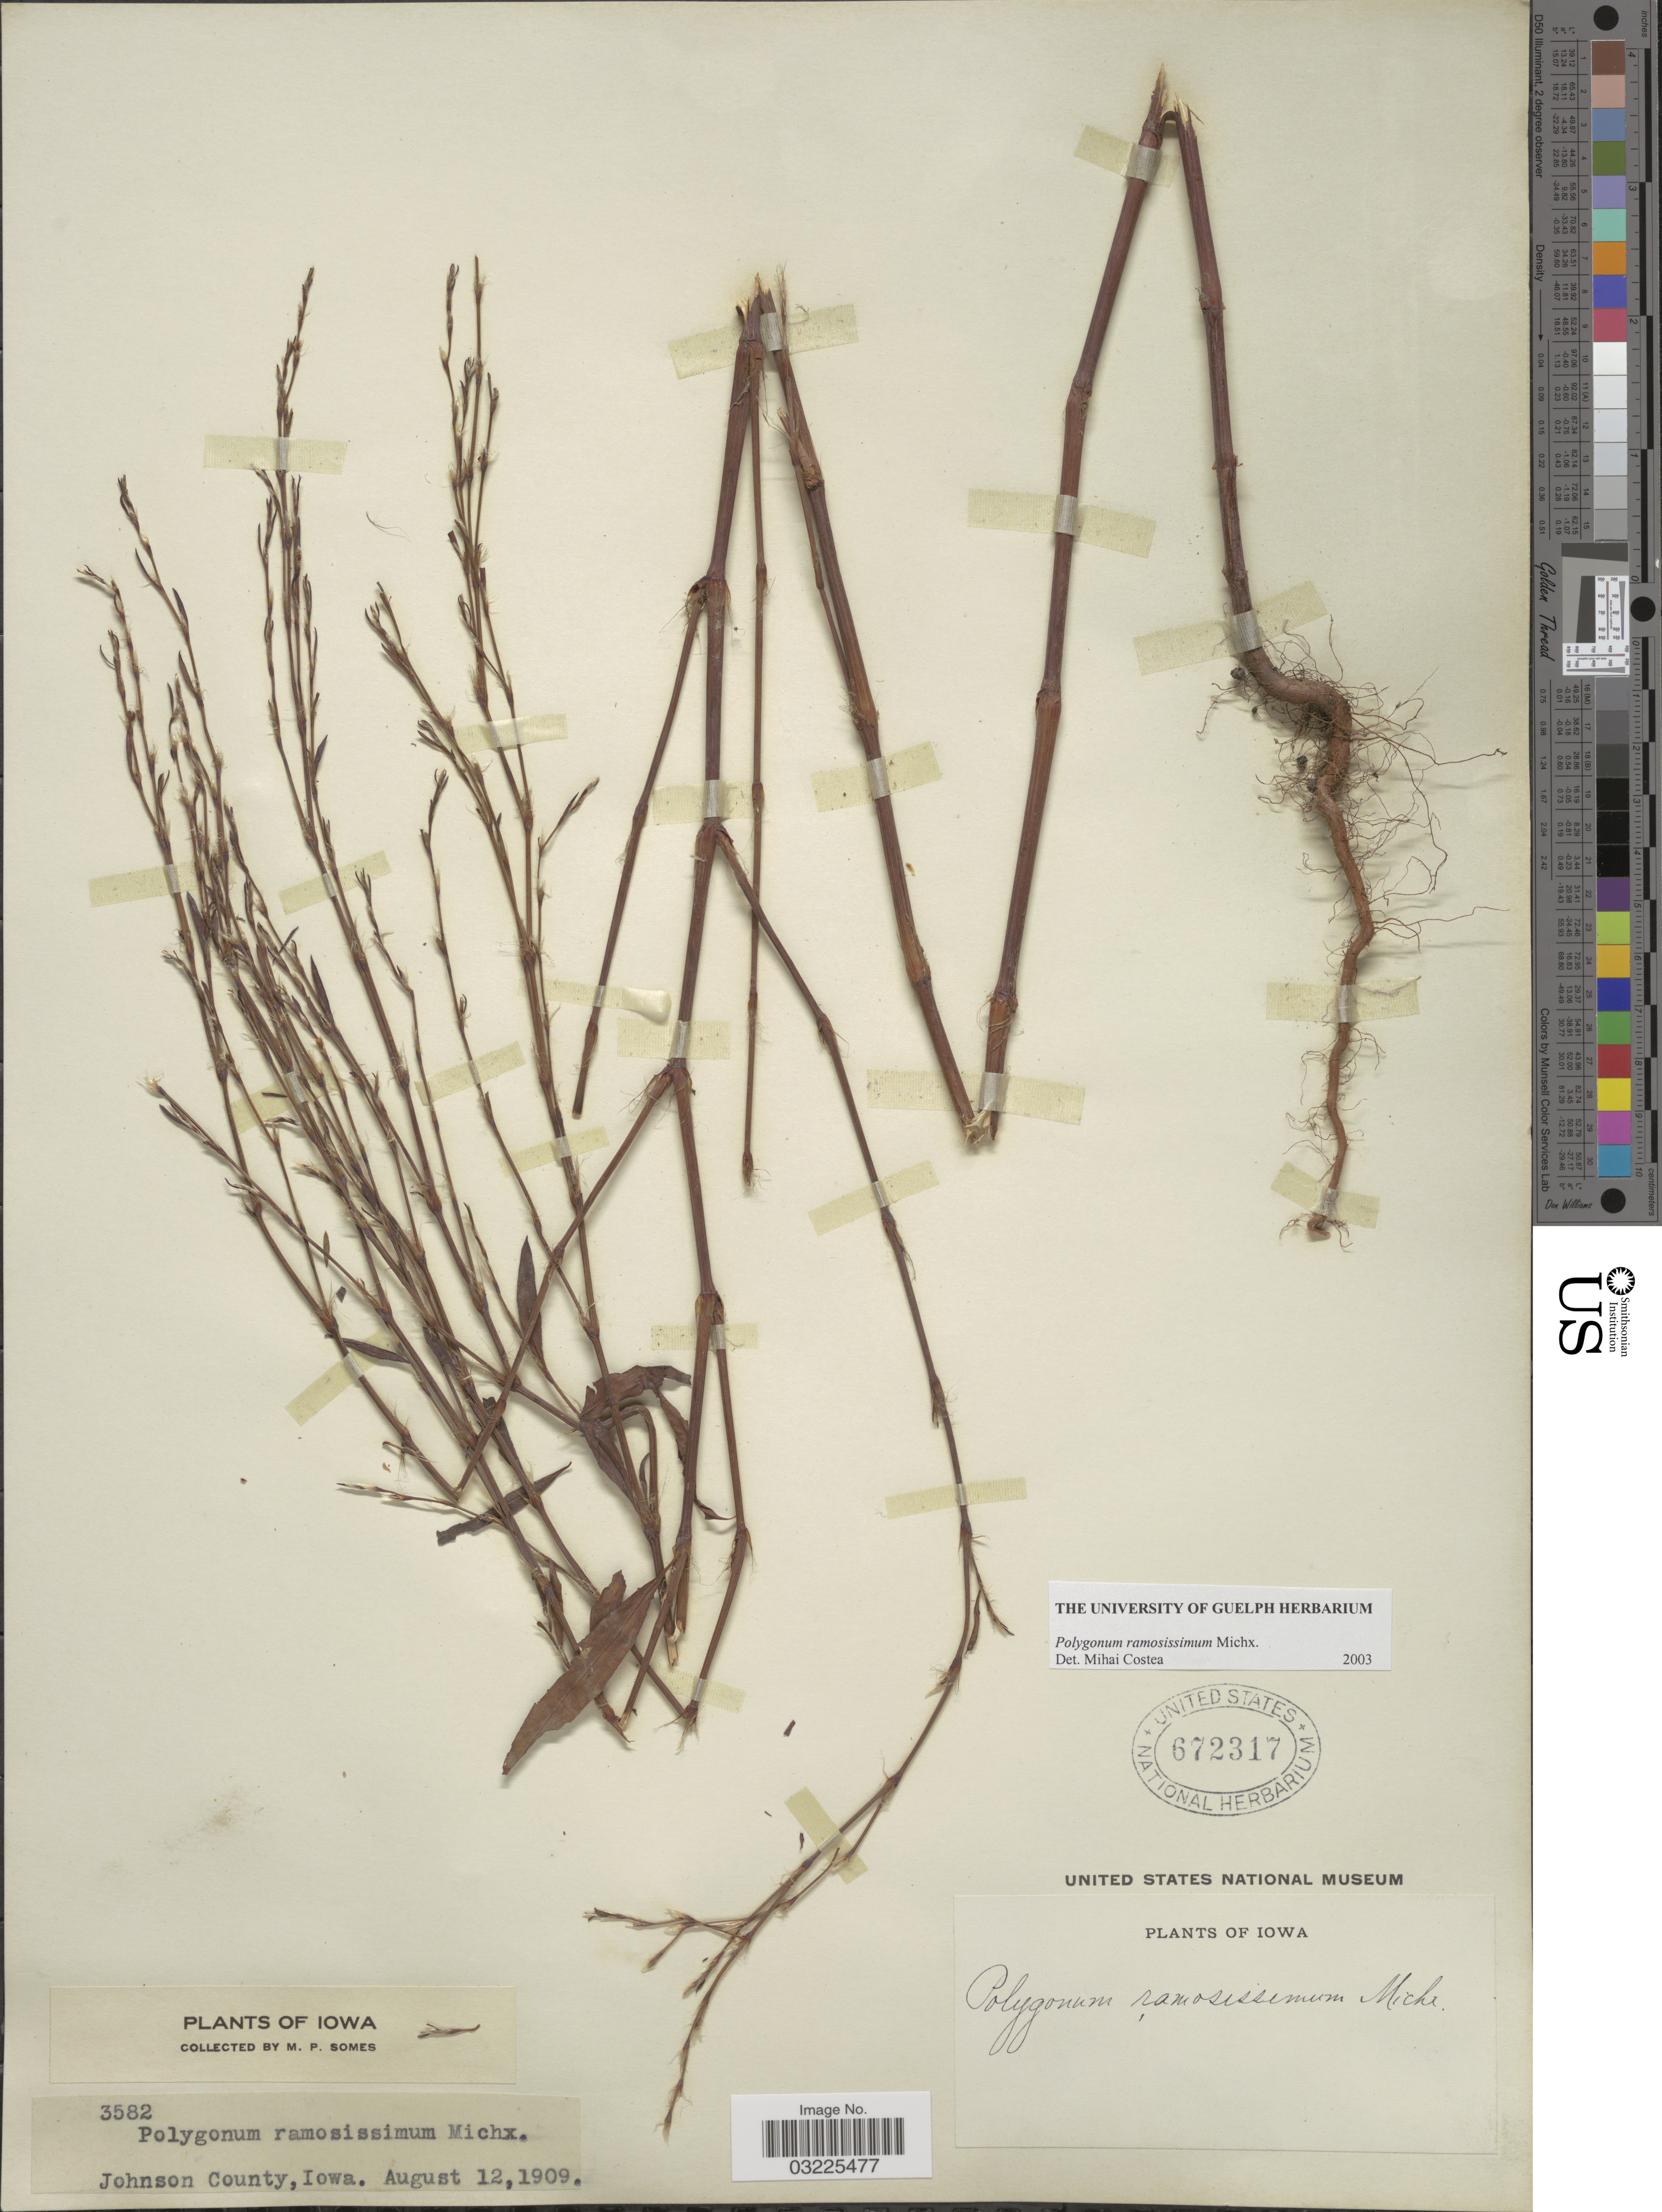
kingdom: Plantae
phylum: Tracheophyta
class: Magnoliopsida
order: Caryophyllales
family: Polygonaceae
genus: Polygonum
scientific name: Polygonum ramosissimum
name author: Michx.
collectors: M. Somes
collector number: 3582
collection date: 1909-08-12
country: United States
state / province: Iowa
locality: Johnson County.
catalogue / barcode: US 672317